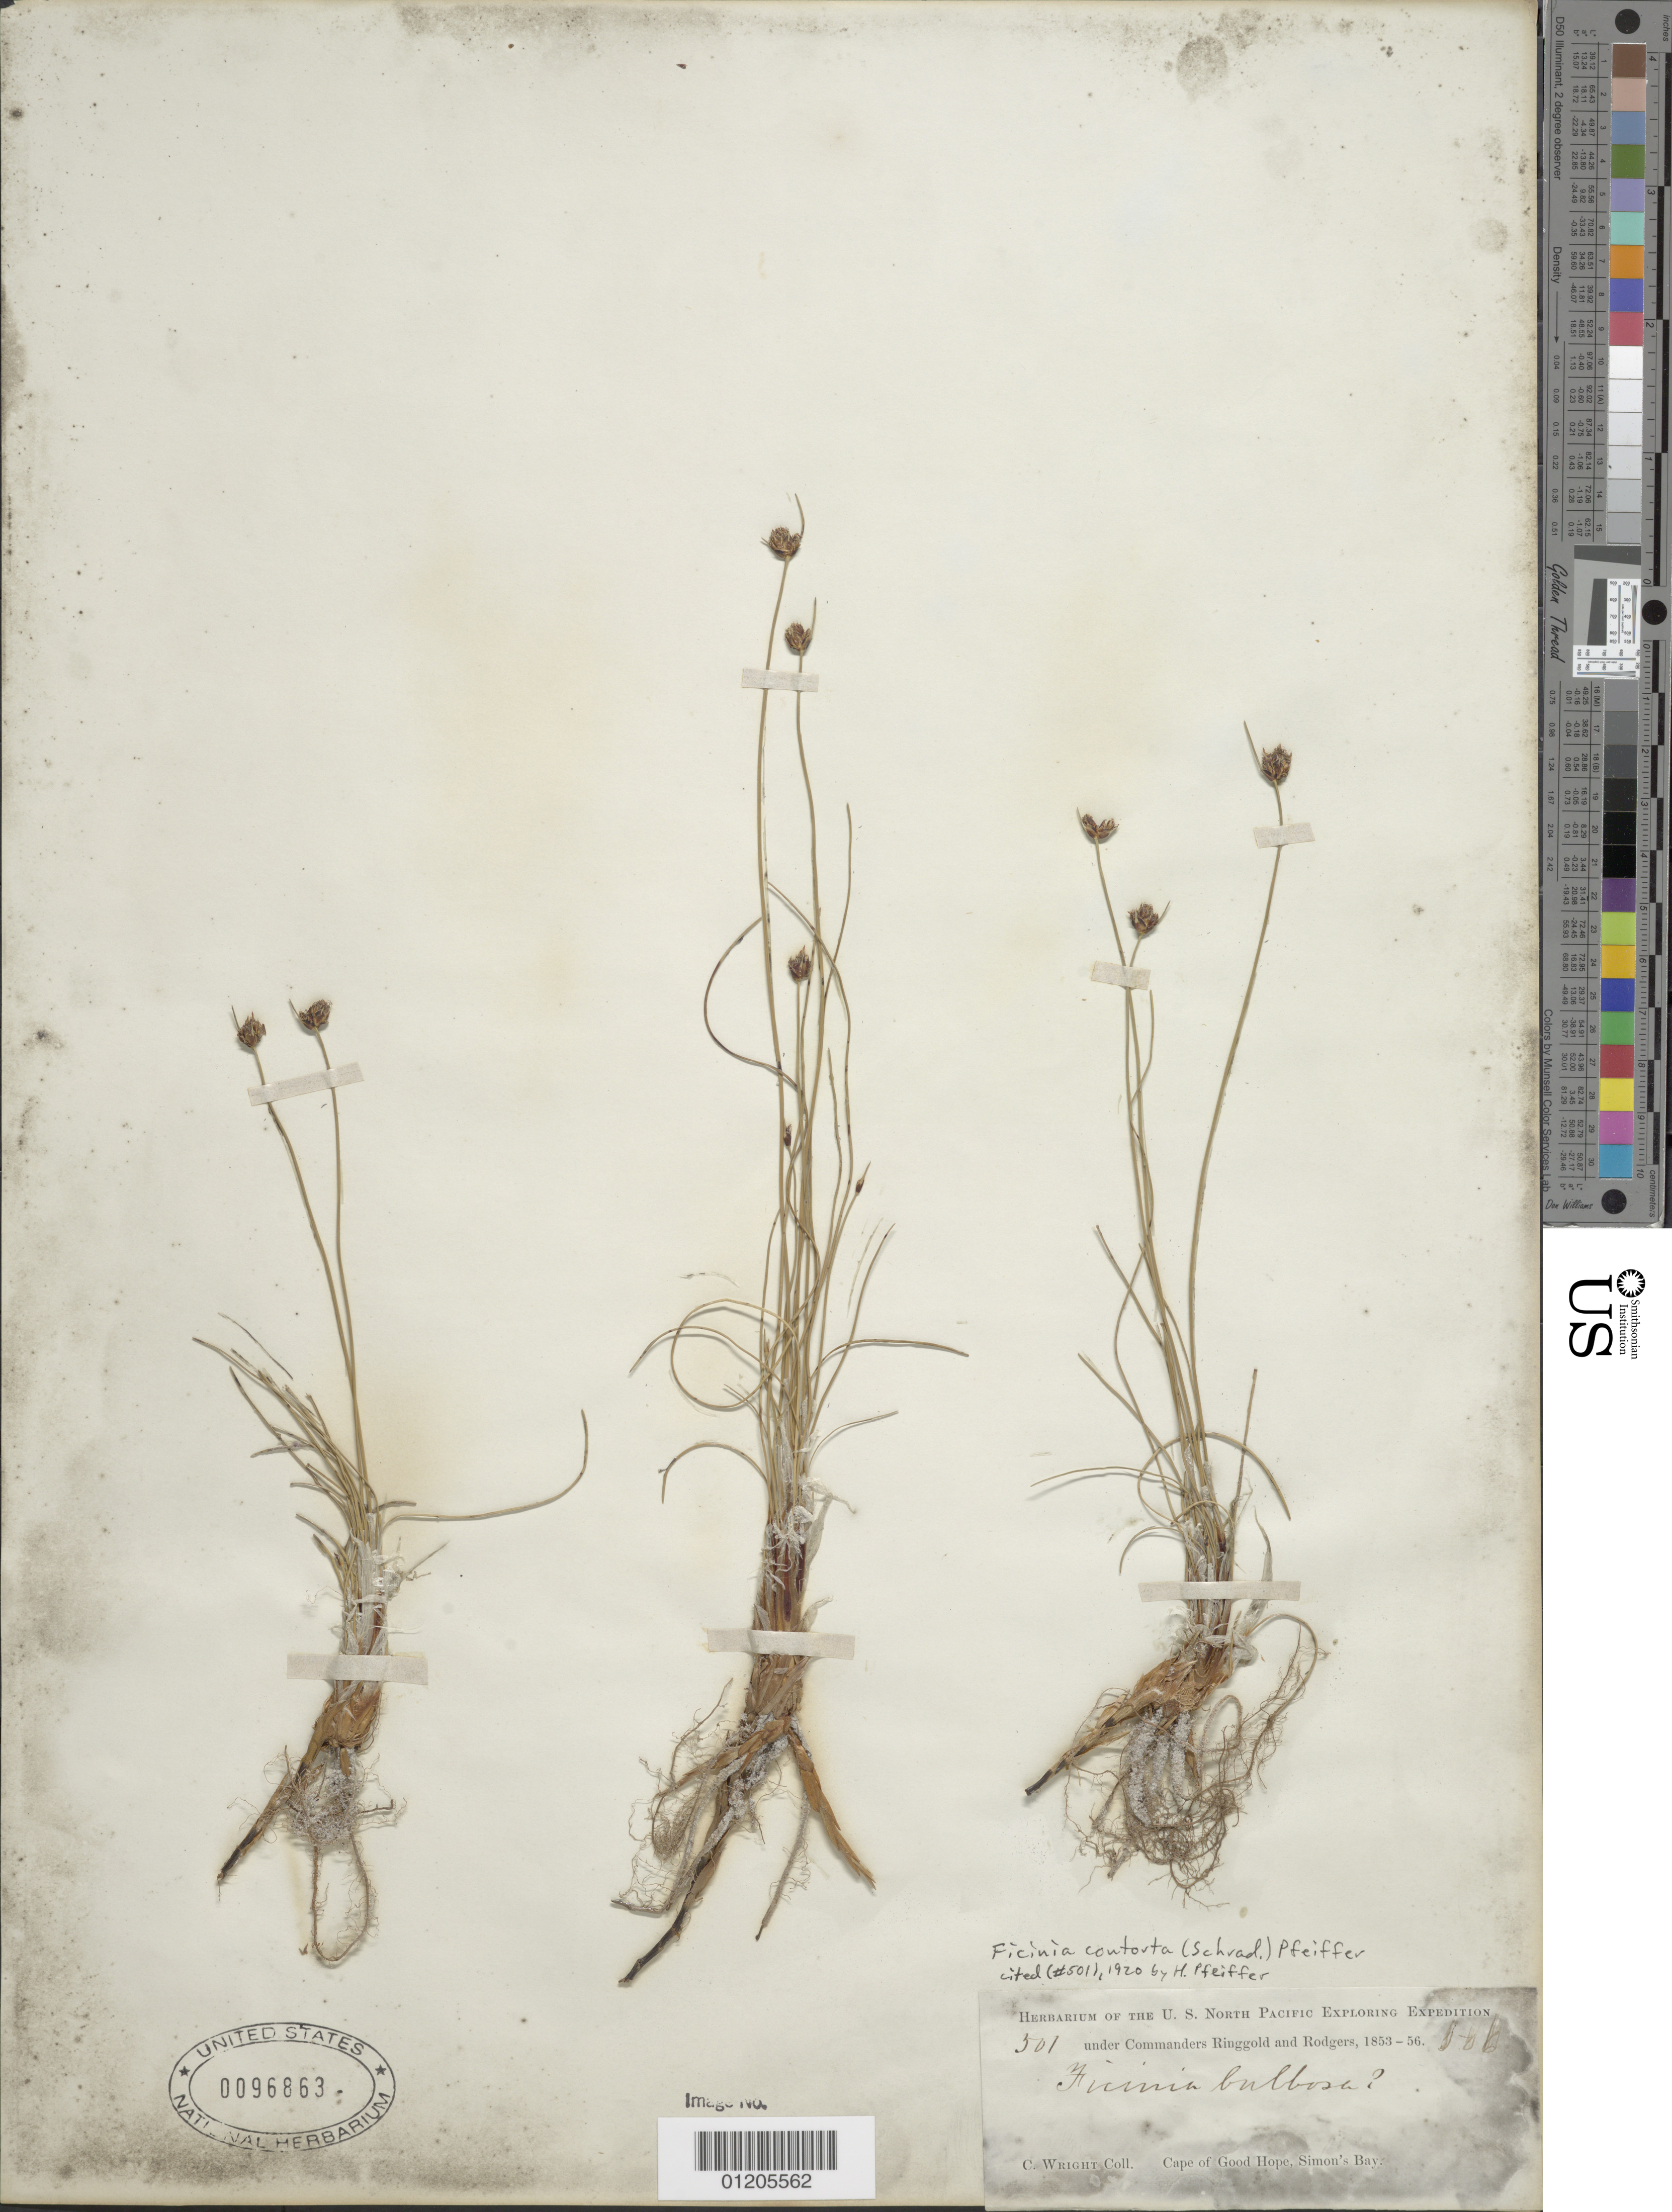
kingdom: Plantae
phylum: Tracheophyta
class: Liliopsida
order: Poales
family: Cyperaceae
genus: Ficinia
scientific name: Ficinia bulbosa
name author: (L.) Nees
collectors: C. Wright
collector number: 501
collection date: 1853/1856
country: South Africa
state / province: Western Cape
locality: Cape of Good Hope, Simon's Bay.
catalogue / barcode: US 96863